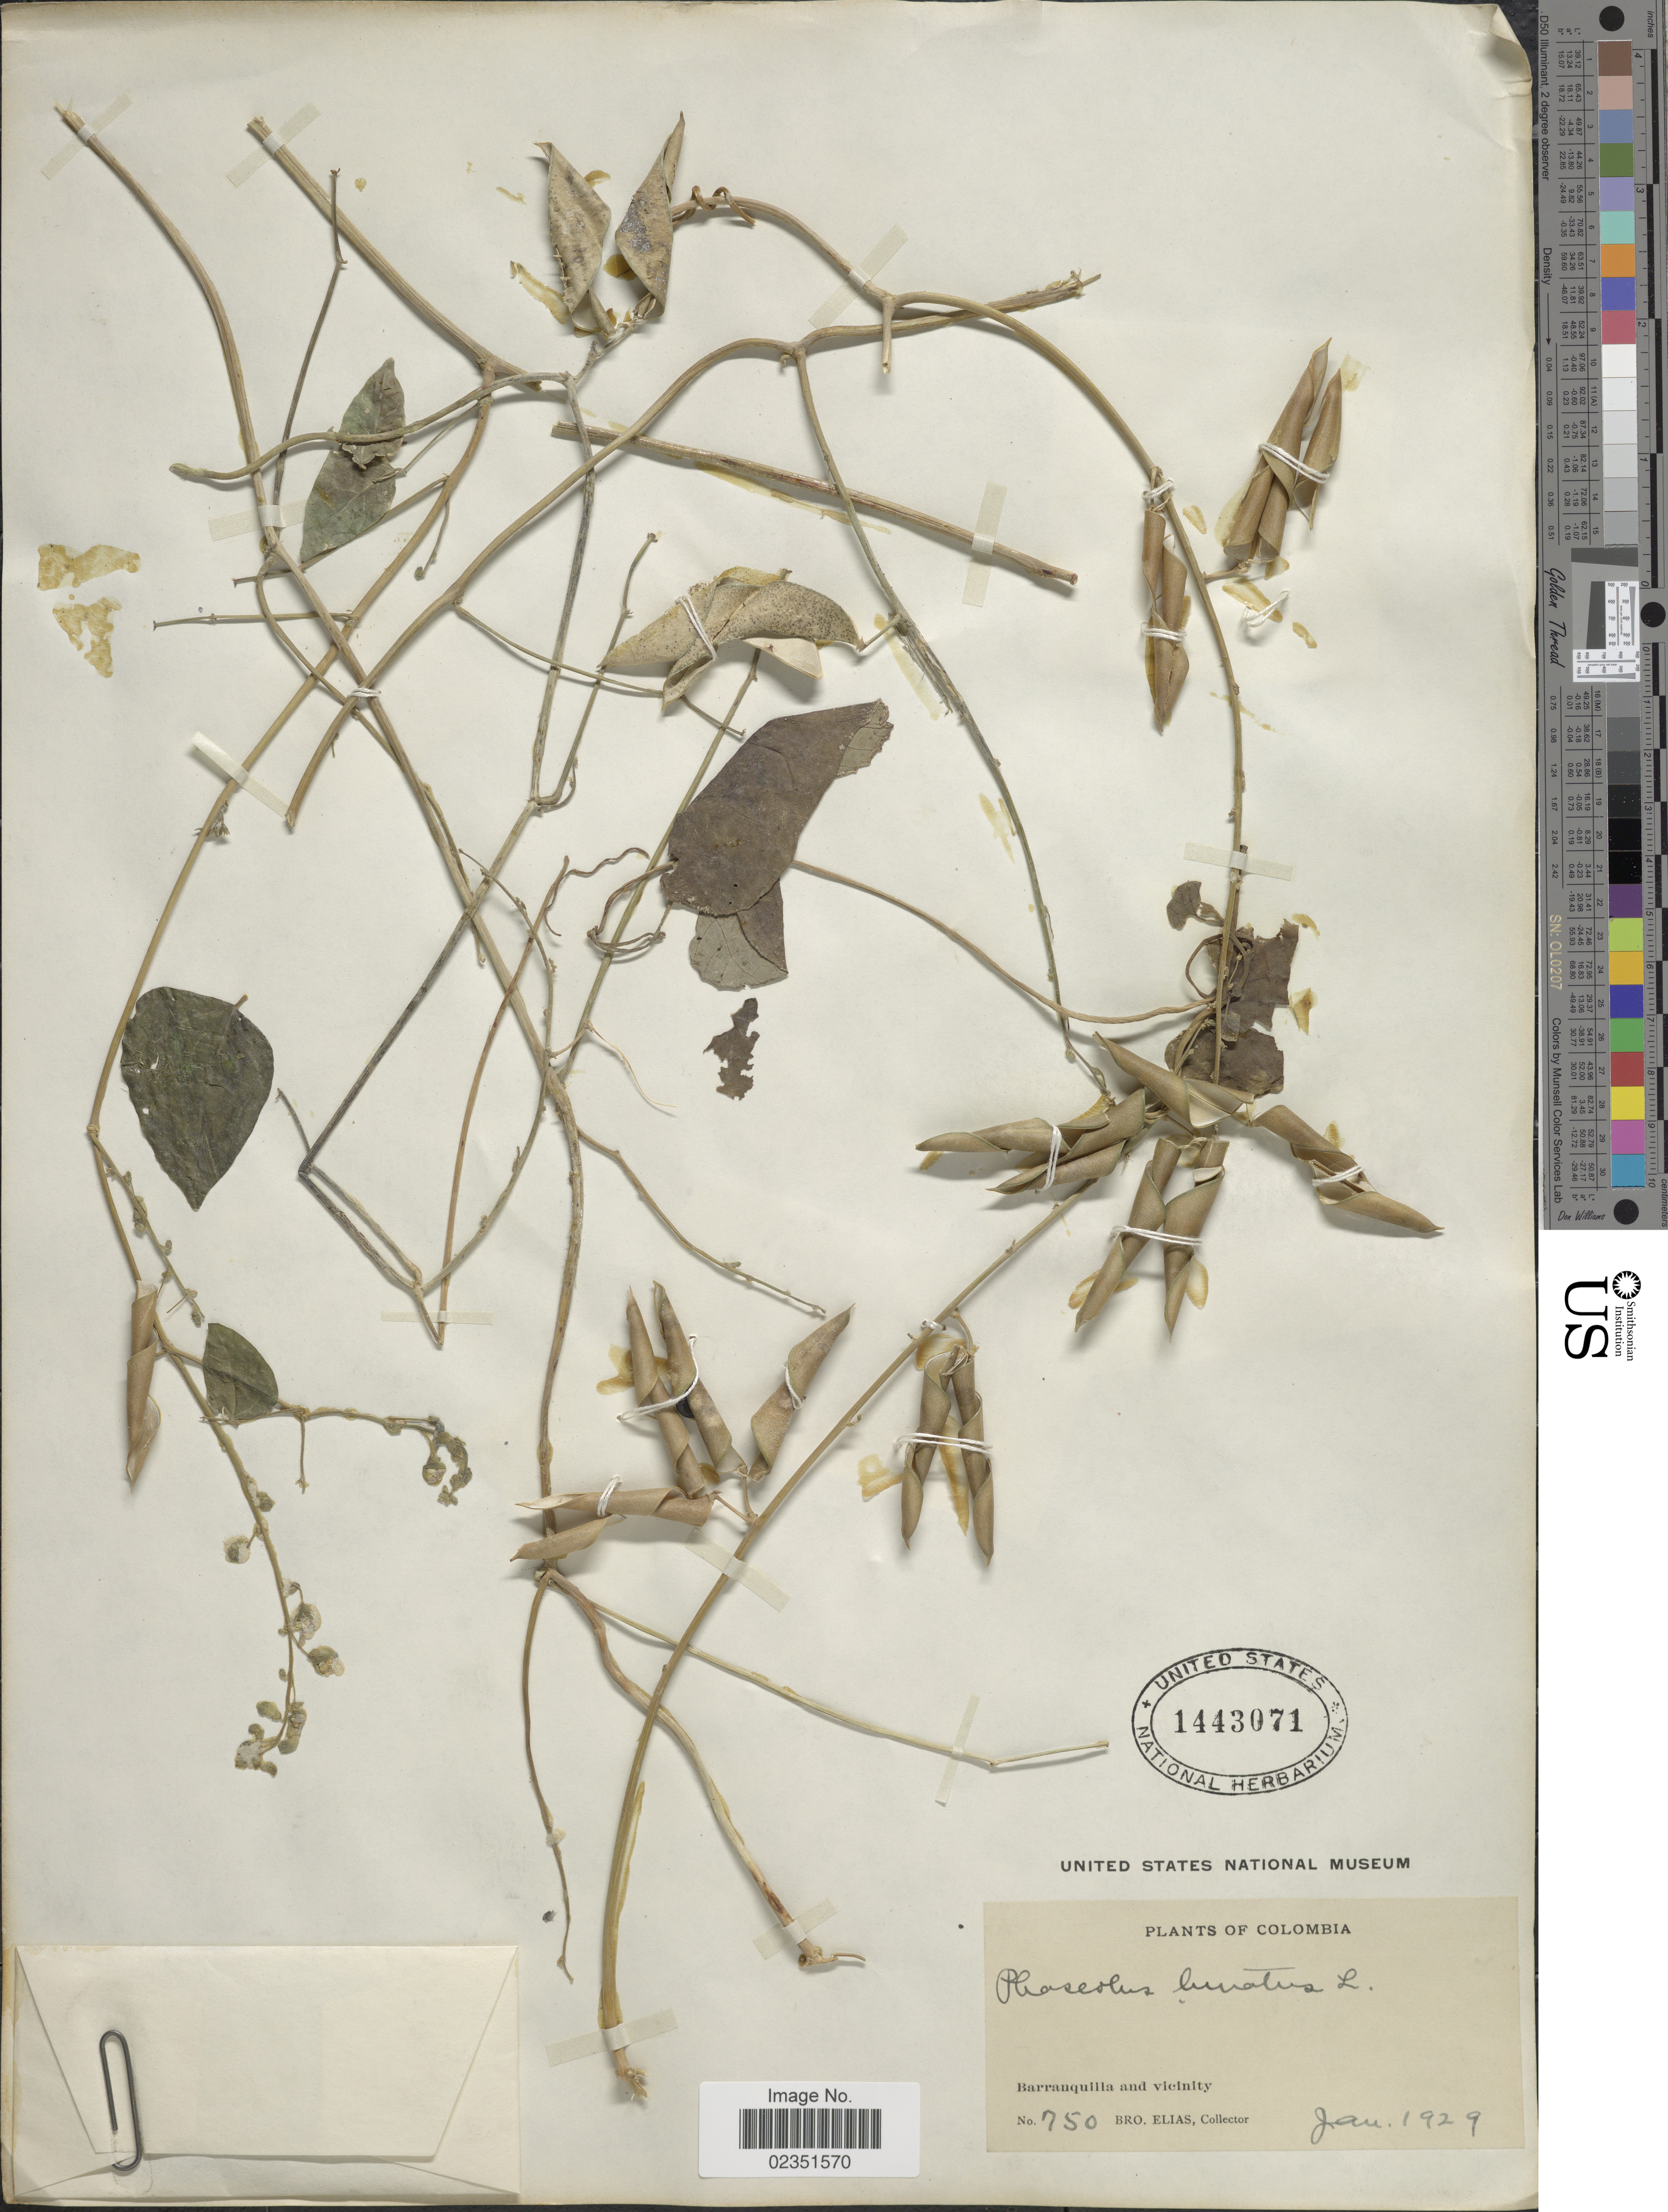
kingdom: Plantae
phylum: Tracheophyta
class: Magnoliopsida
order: Fabales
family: Fabaceae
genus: Phaseolus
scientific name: Phaseolus lunatus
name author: L.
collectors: Bro. Elias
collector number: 750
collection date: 1929-01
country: Colombia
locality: Barranquilla and vicinity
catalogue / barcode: US 1443071